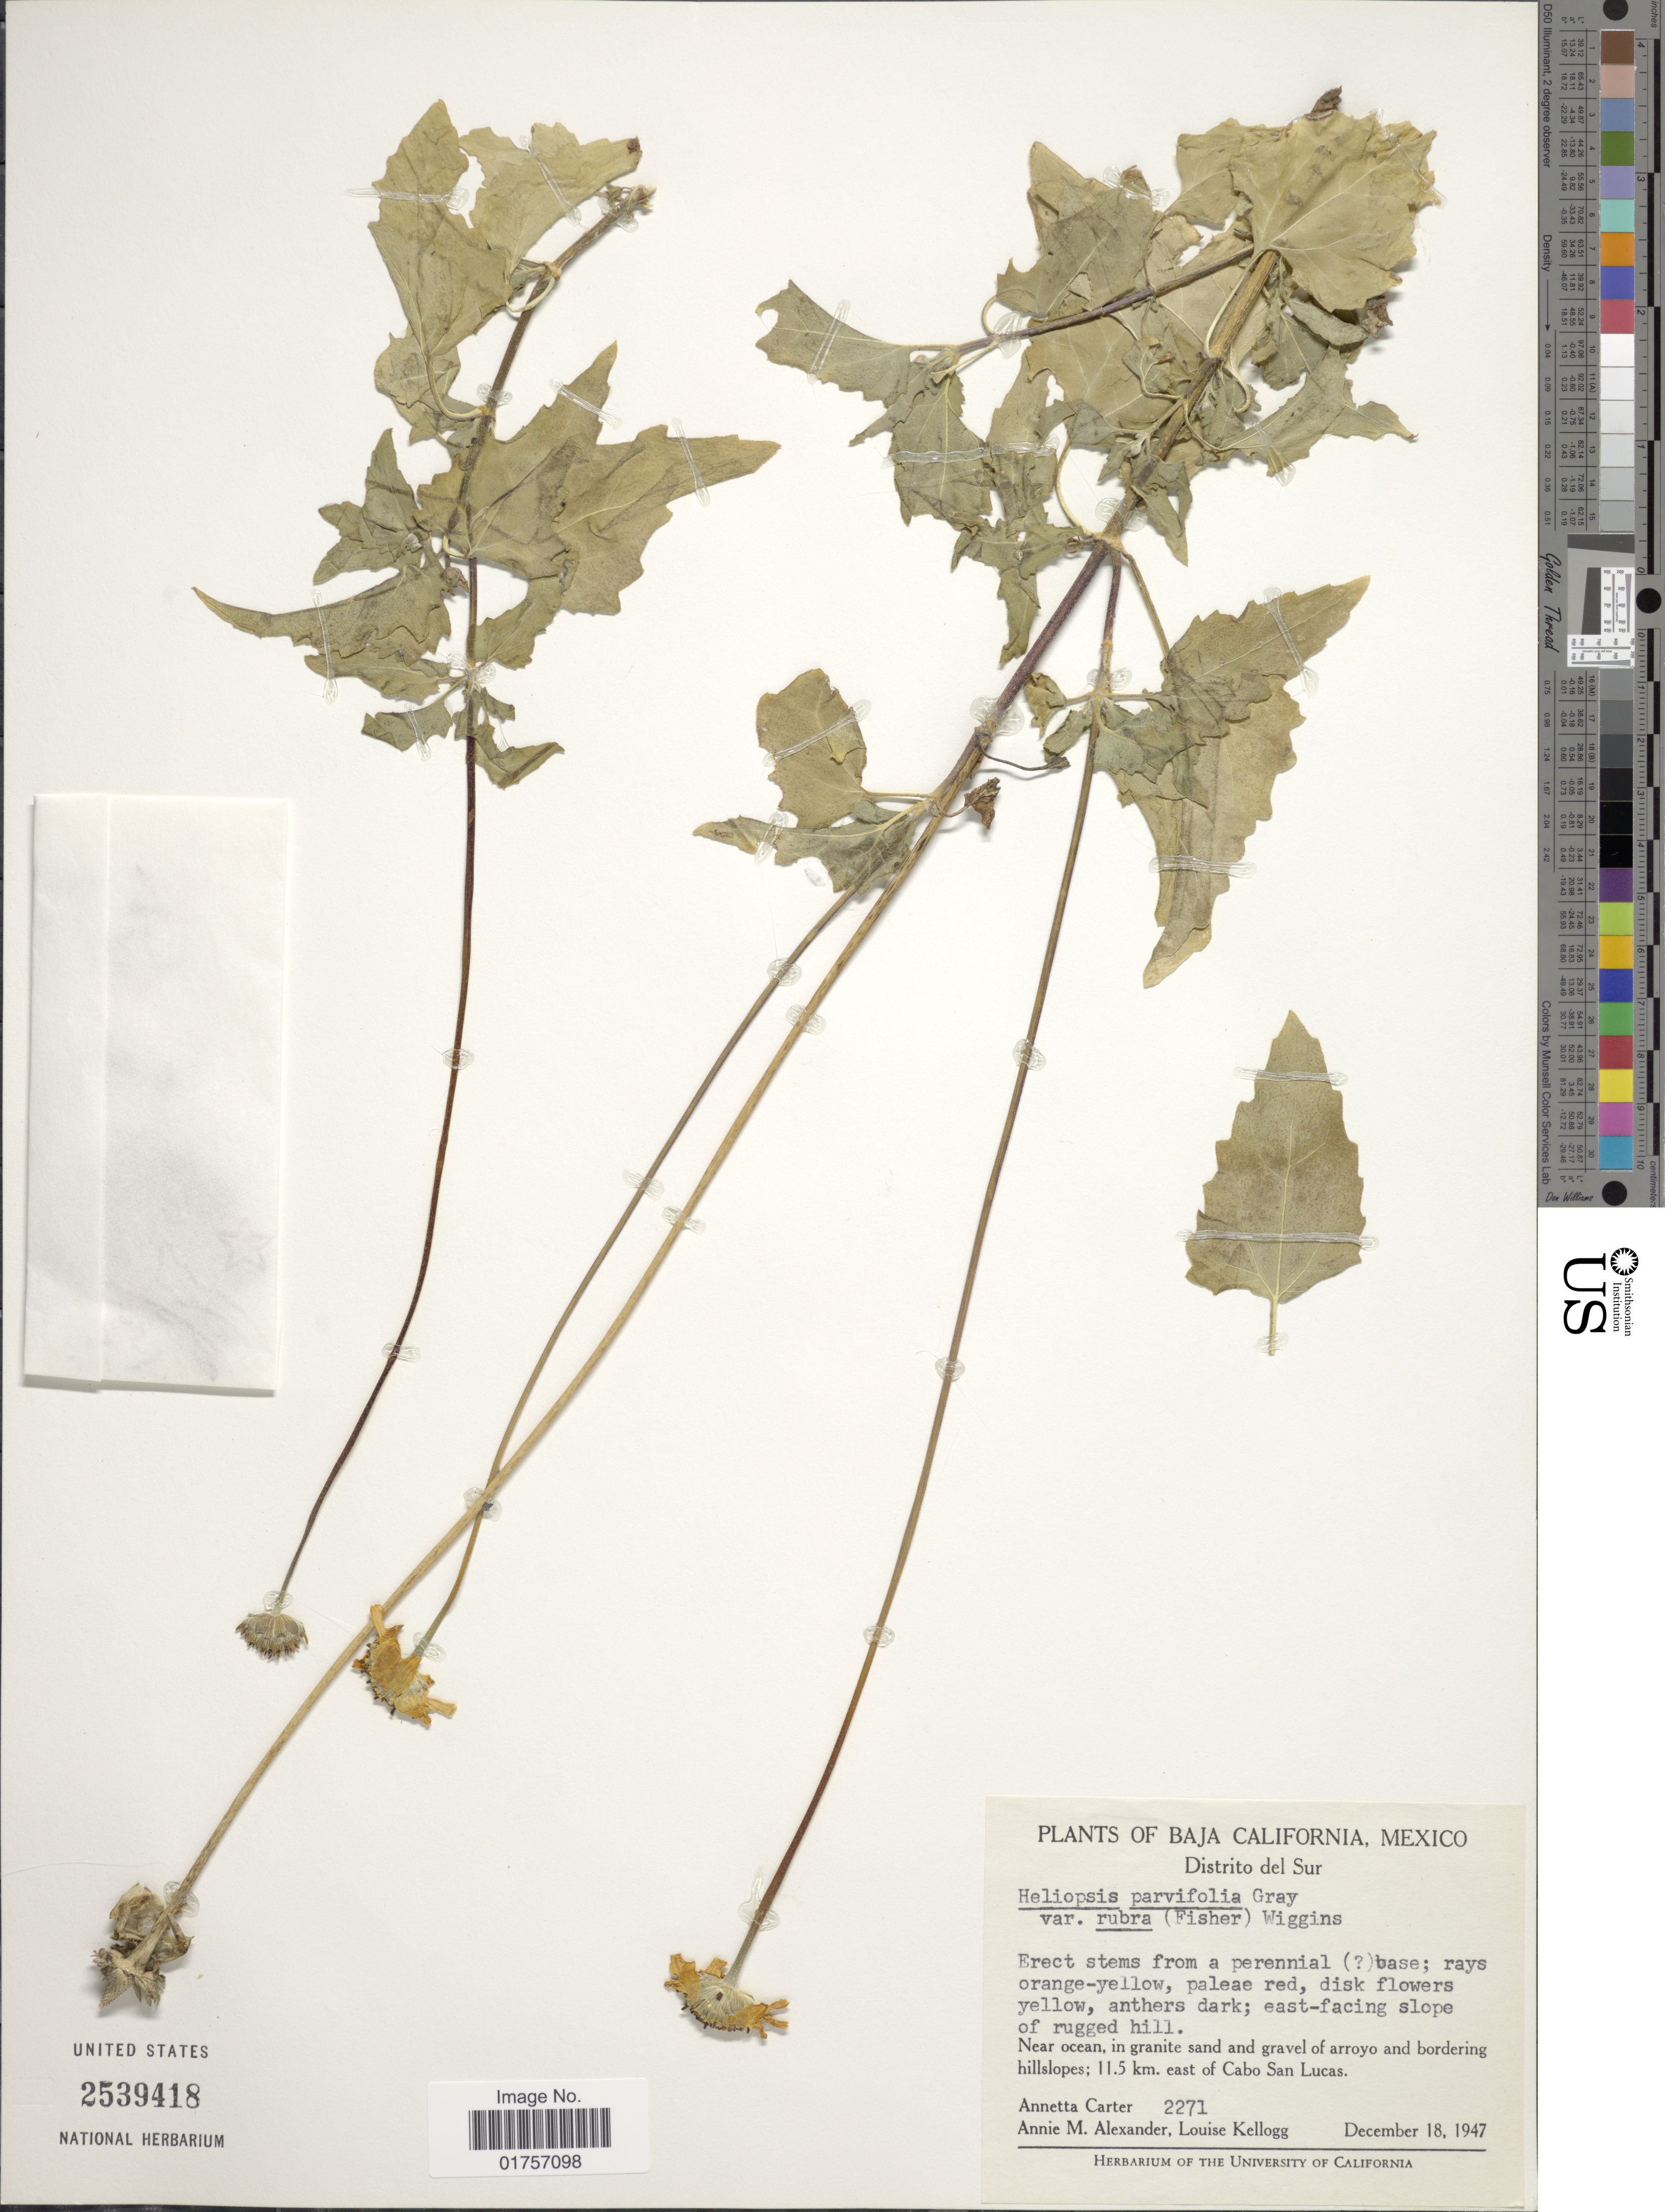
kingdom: Plantae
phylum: Tracheophyta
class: Magnoliopsida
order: Asterales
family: Asteraceae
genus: Heliopsis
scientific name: Heliopsis parvifolia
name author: A. Gray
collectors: A. Carter, A. M. Alexander & L. Kellogg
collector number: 2271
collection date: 1947-12-18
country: Mexico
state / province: Baja California Sur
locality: Near ocean; 11.5 km. east of Cabo San Lucas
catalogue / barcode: US 2539418